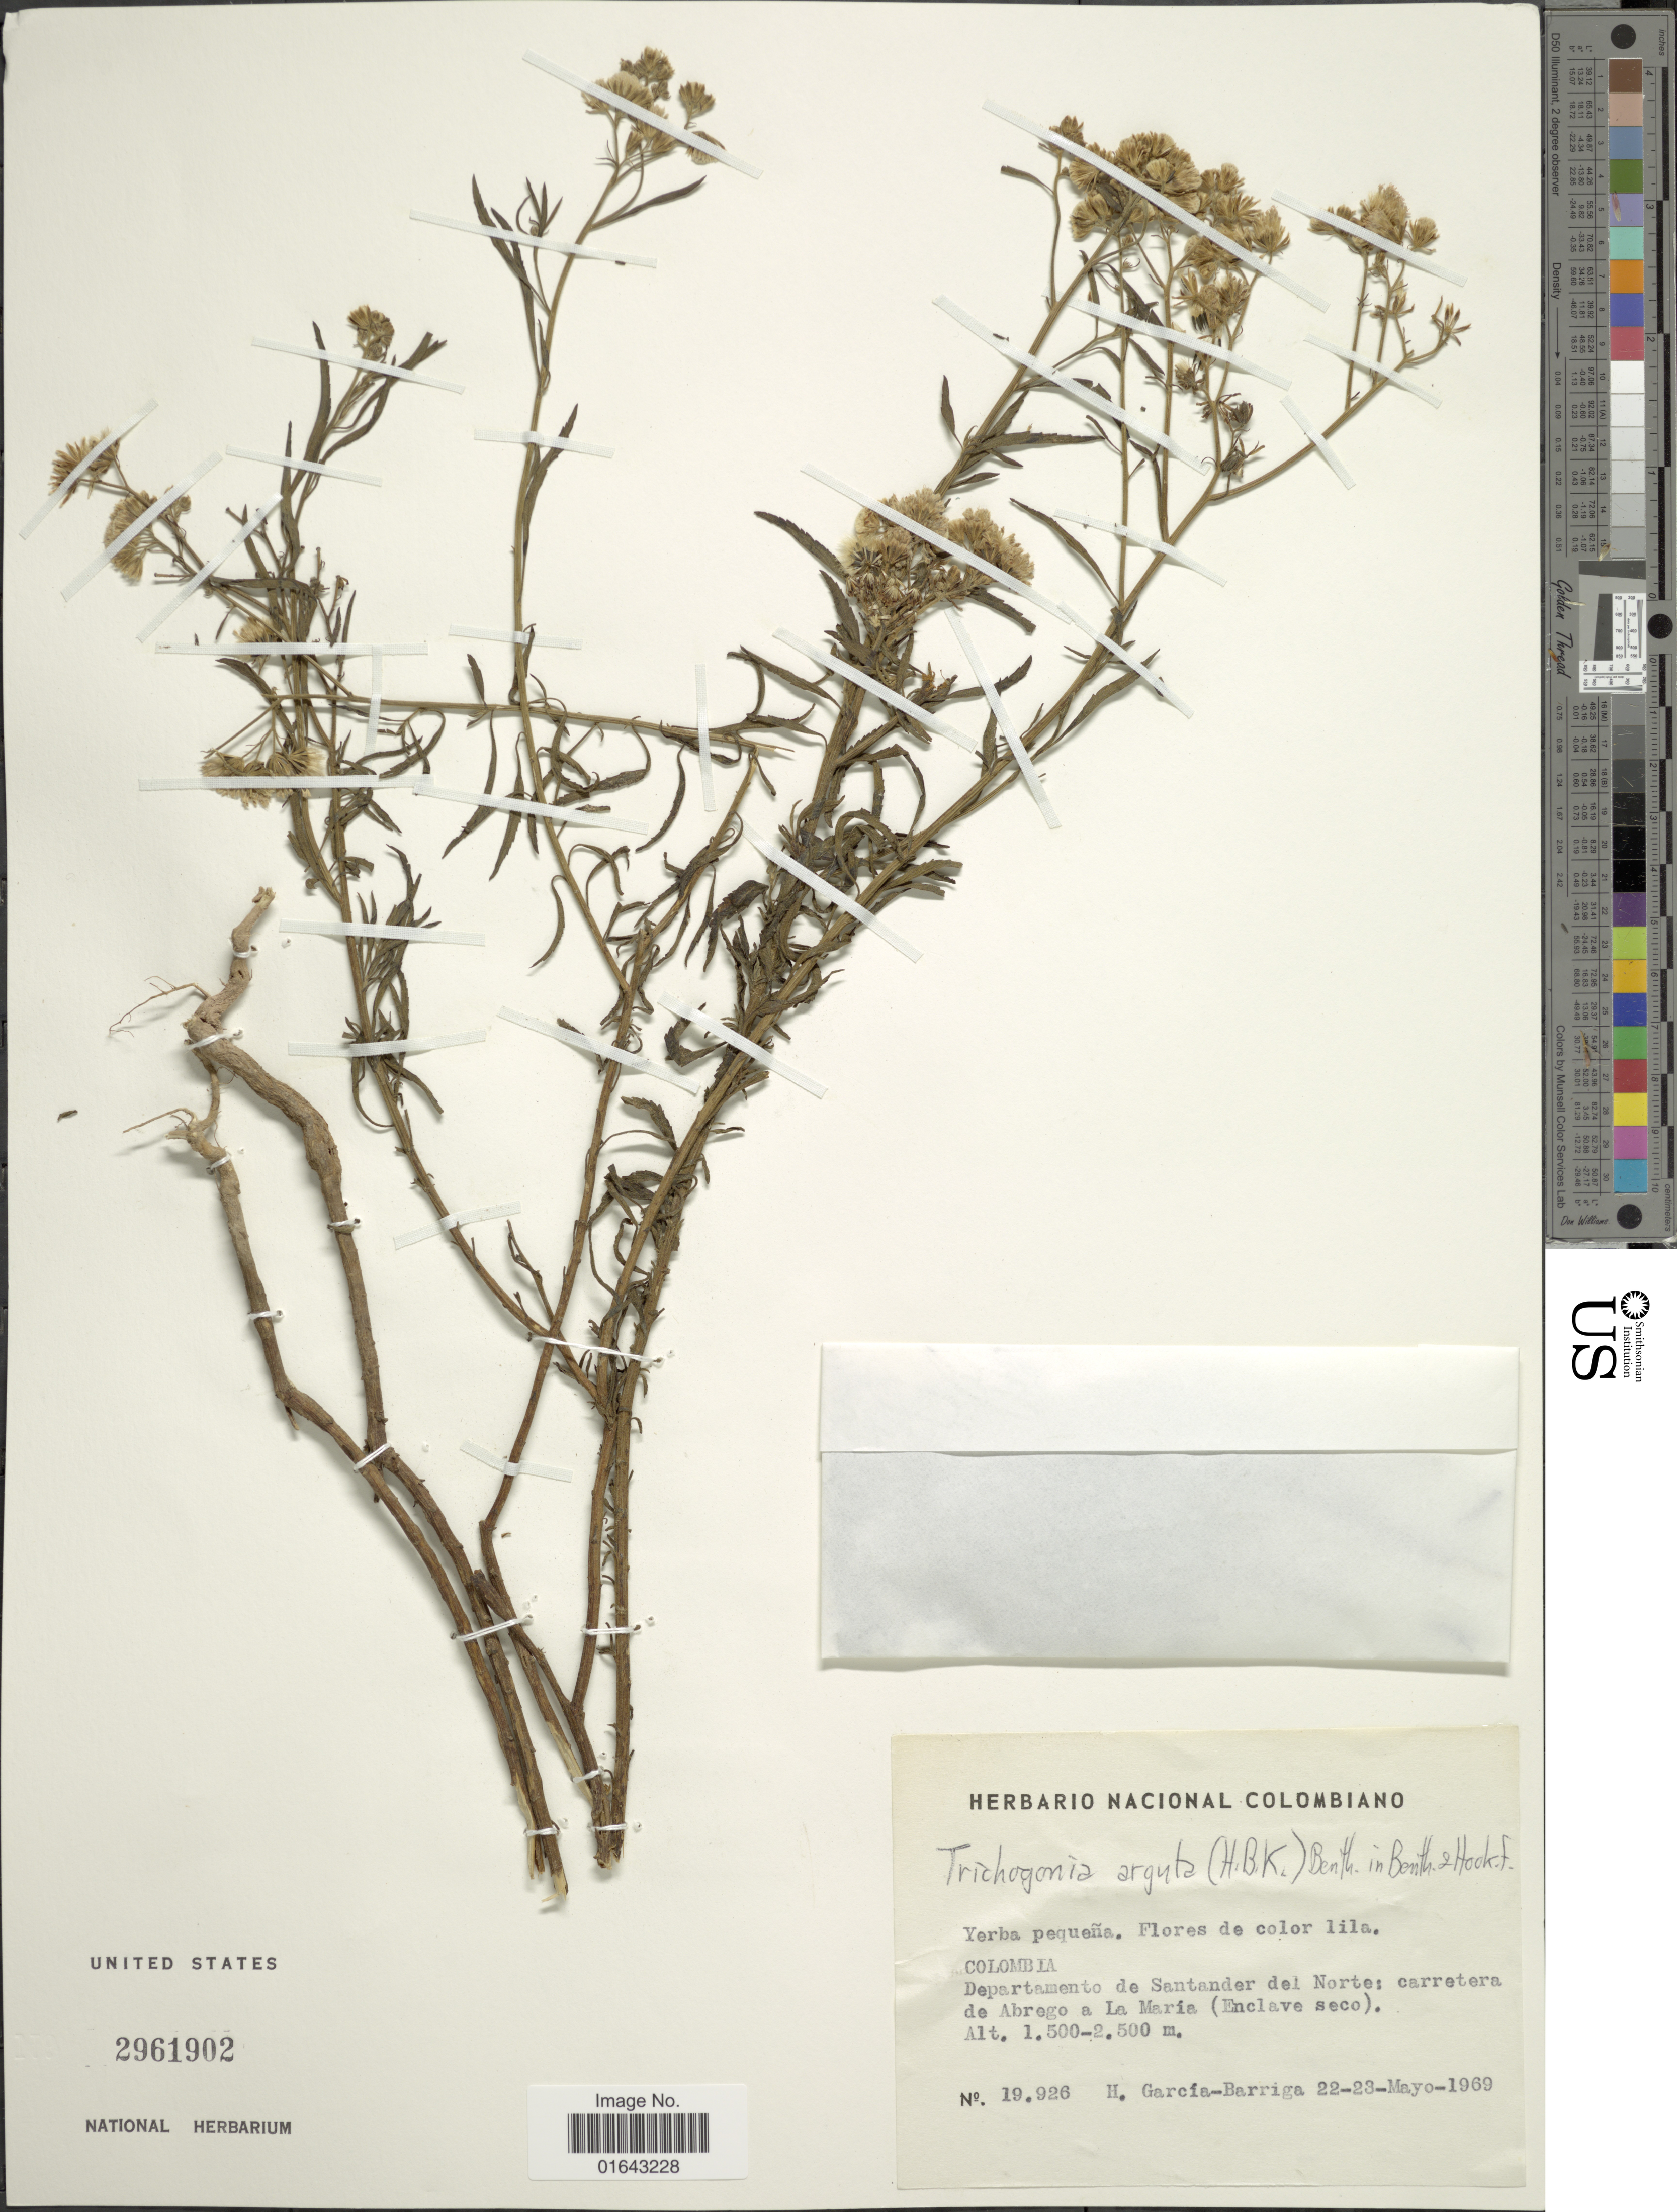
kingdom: Plantae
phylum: Tracheophyta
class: Magnoliopsida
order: Asterales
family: Asteraceae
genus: Trichogonia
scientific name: Trichogonia arguta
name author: (Kunth) Benth. & Hook. f. ex Klatt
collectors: H. García Barriga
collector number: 19926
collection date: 1969-05-22/1969-05-23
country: Colombia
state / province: Norte de Santander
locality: Departamento de Santander del Norte: carretera de Abrego a La Maria (Enclave seco)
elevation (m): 1500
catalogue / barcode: US 2961902